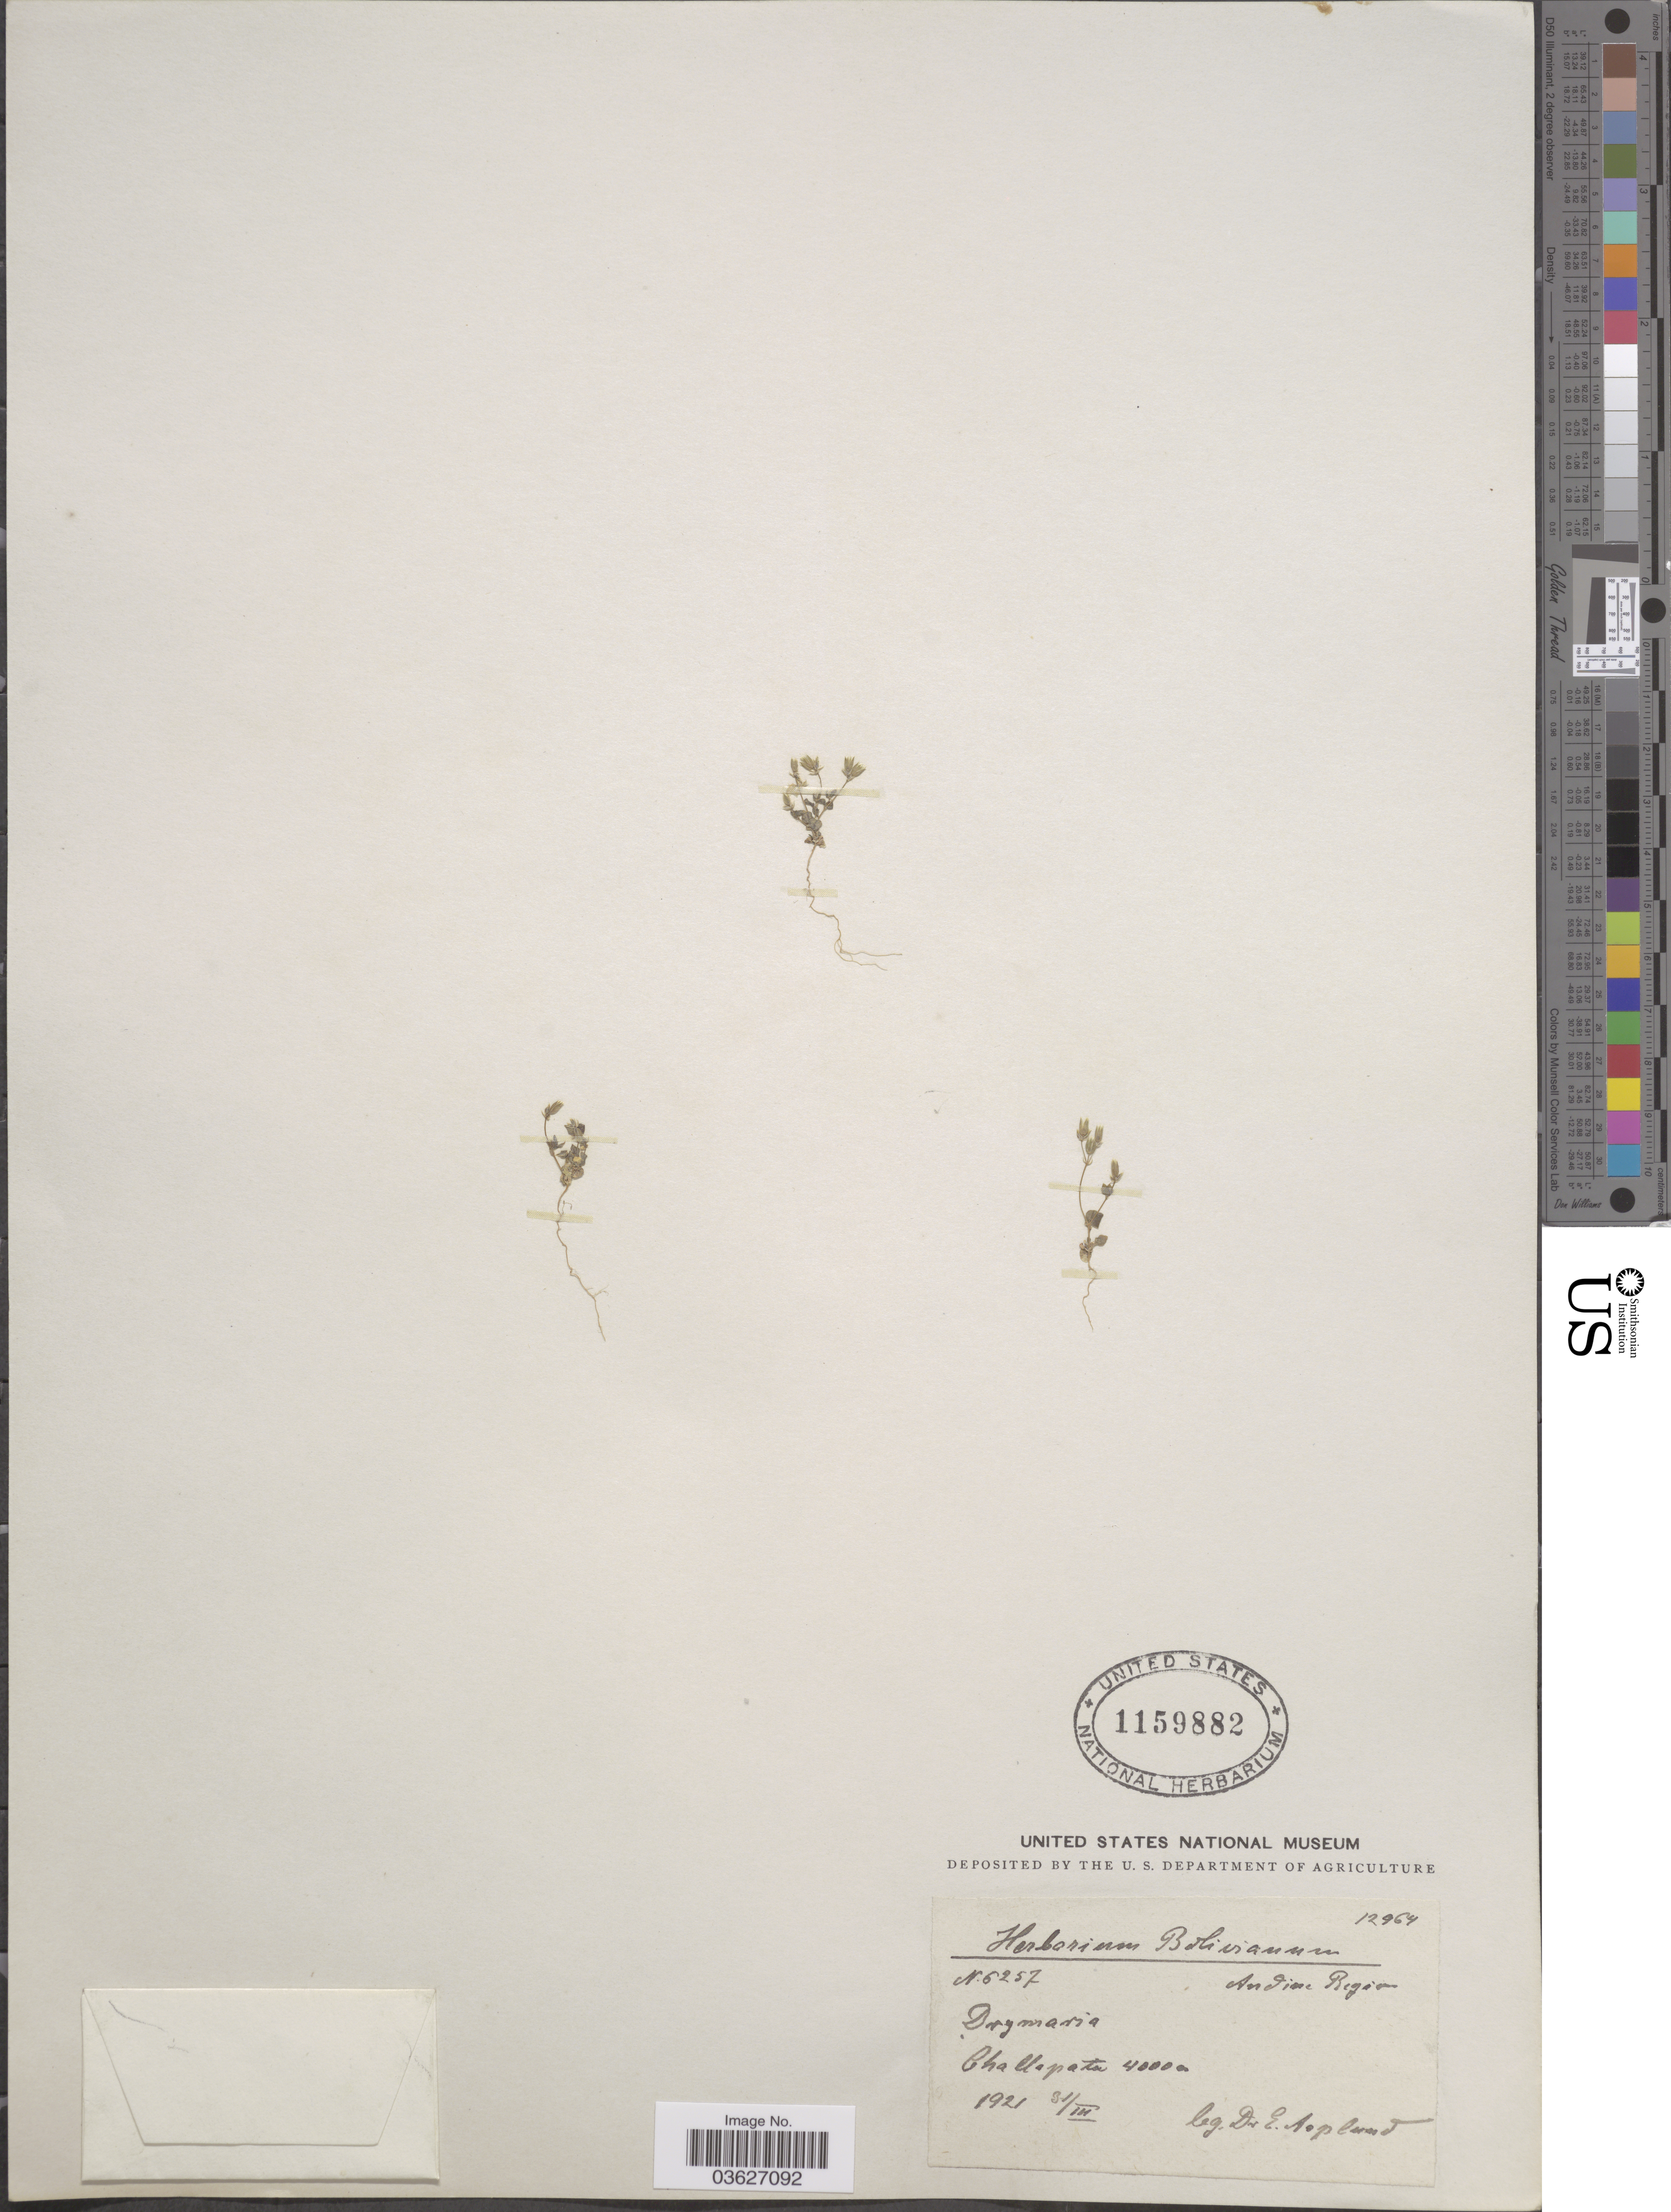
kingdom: Plantae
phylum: Tracheophyta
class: Magnoliopsida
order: Caryophyllales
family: Caryophyllaceae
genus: Drymaria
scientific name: Drymaria gracilis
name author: Cham. & Schltdl.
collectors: E. Asplund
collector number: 6257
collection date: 1921-03-31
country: Bolivia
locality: Andine Region. Challapata.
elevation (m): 4000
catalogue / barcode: US 1159882